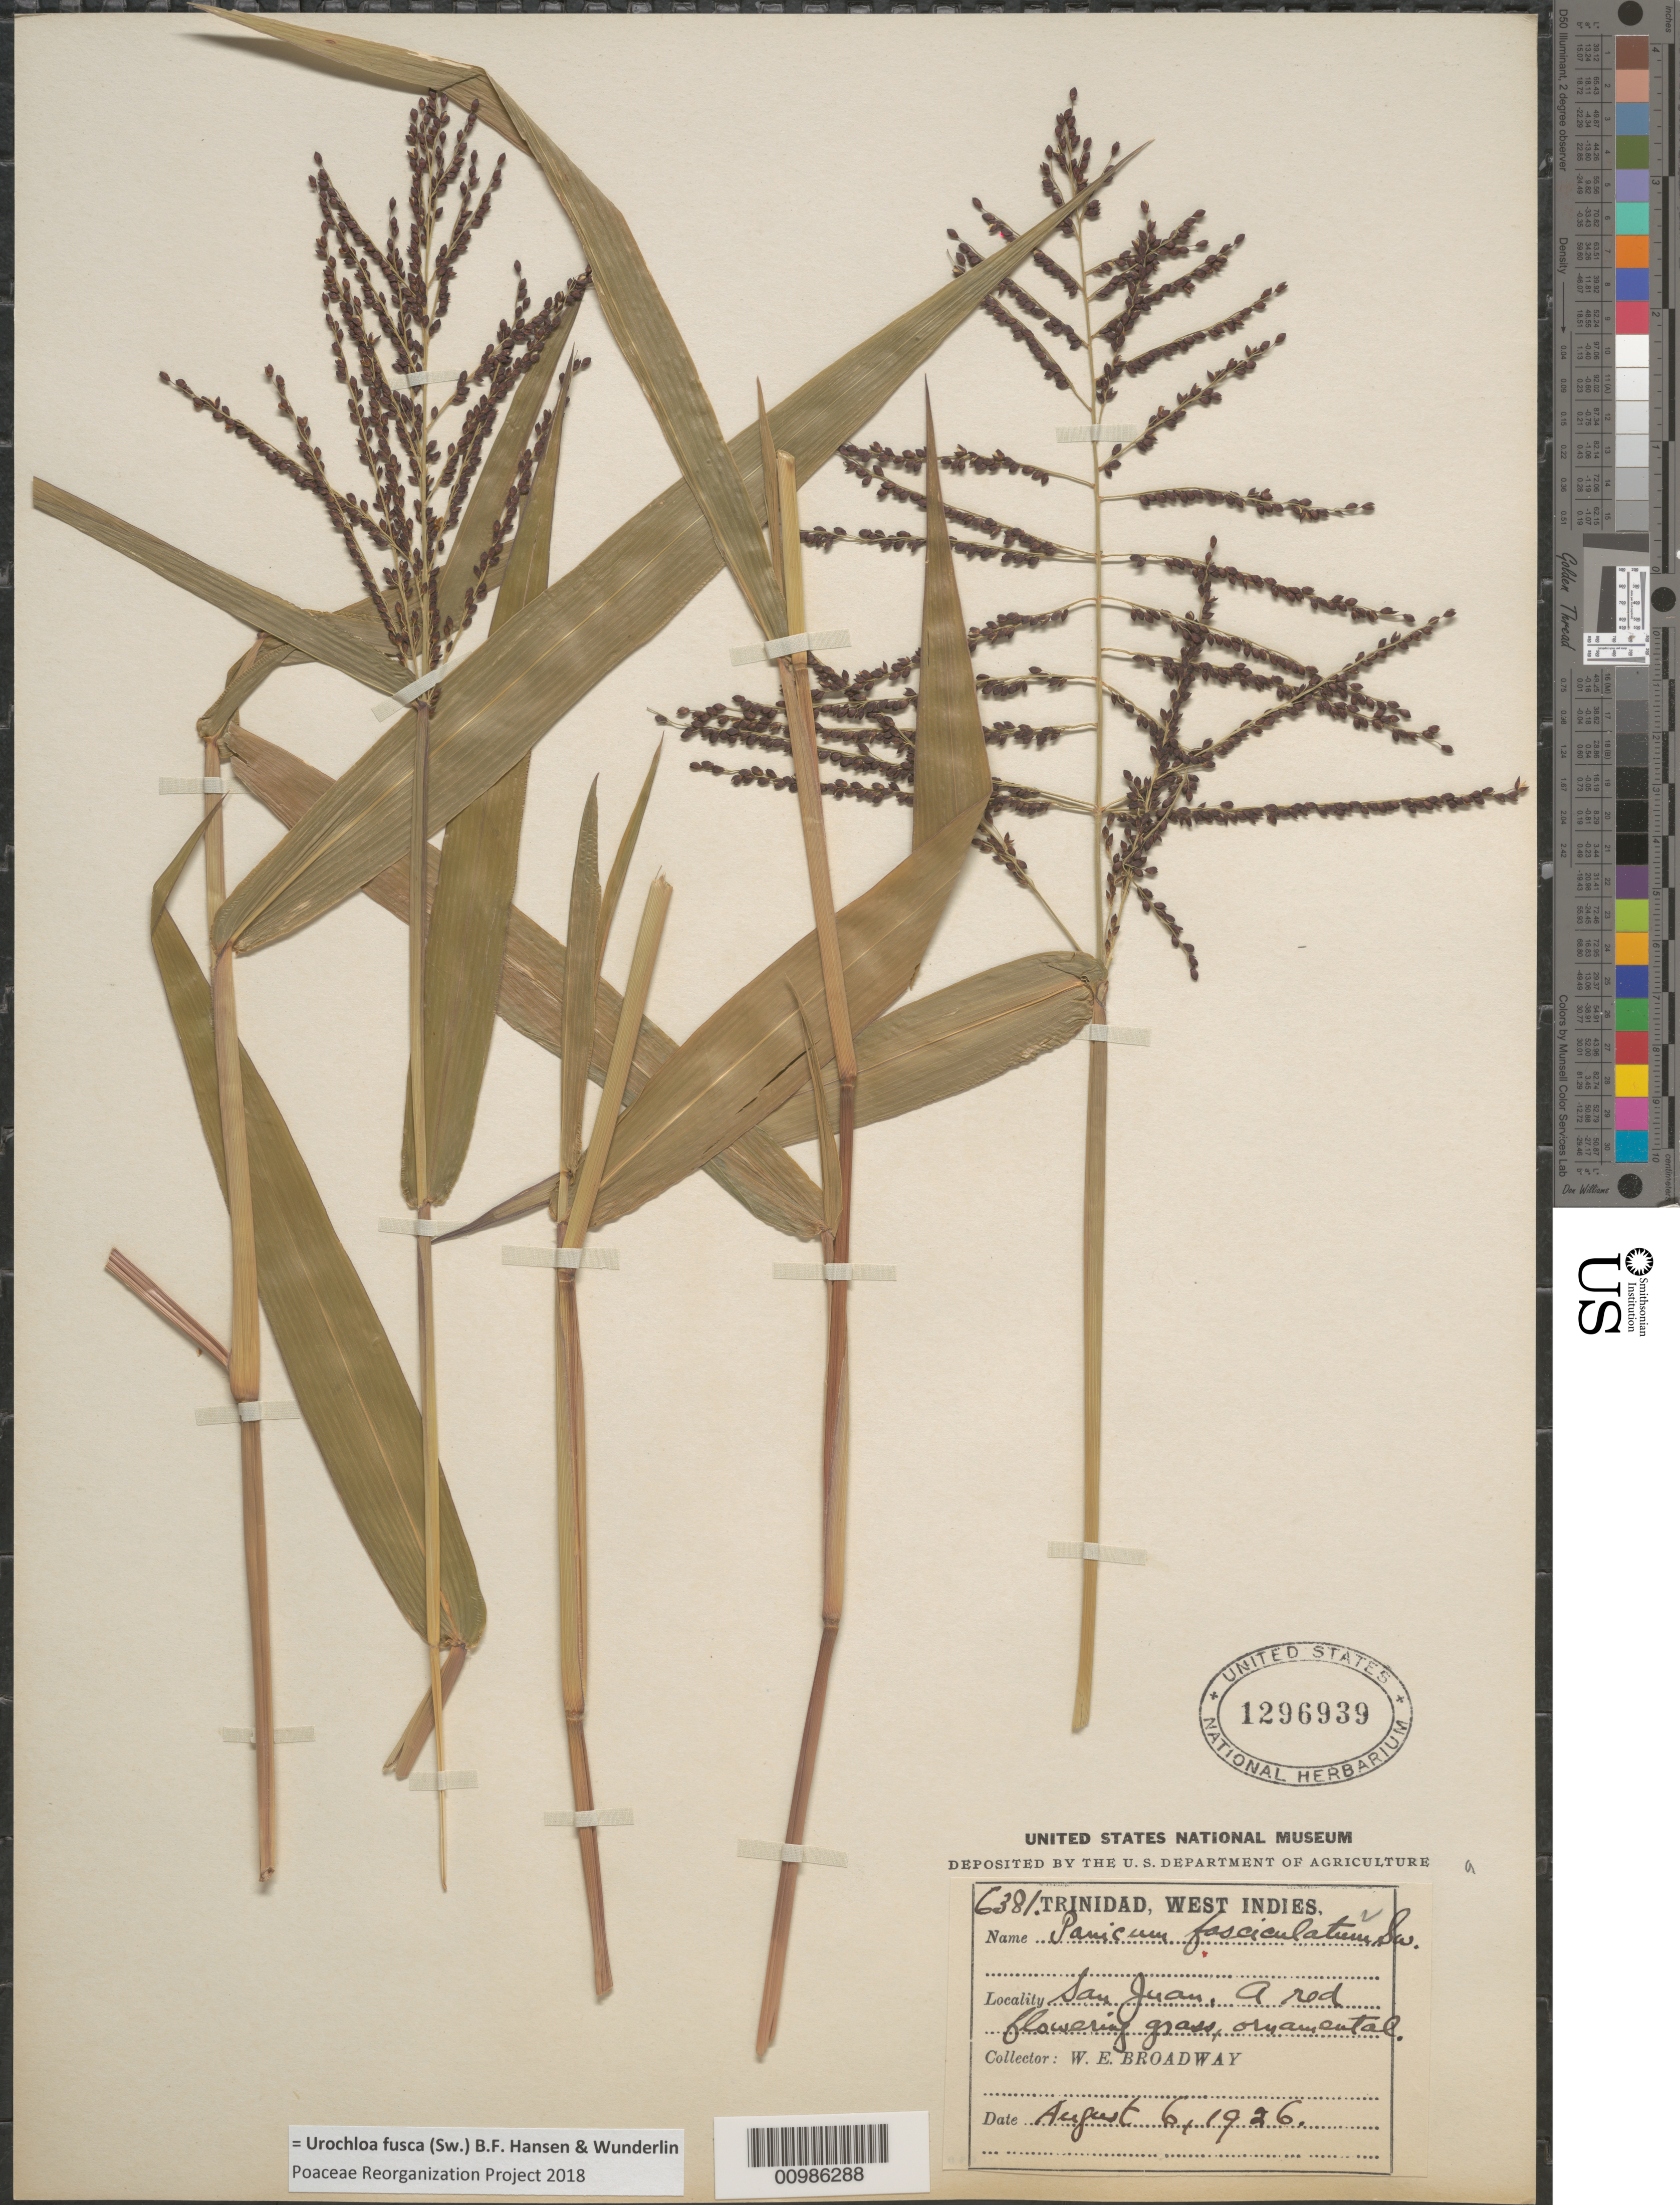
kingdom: Plantae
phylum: Tracheophyta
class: Liliopsida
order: Poales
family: Poaceae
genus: Brachiaria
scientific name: Brachiaria fasciculata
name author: (Sw.) Parodi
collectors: W. E. Broadway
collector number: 6381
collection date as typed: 06 Aug 1926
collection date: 1926-08-06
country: Trinidad and Tobago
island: Trinidad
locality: San Juan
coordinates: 0 N, 0 E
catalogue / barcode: US 1296939